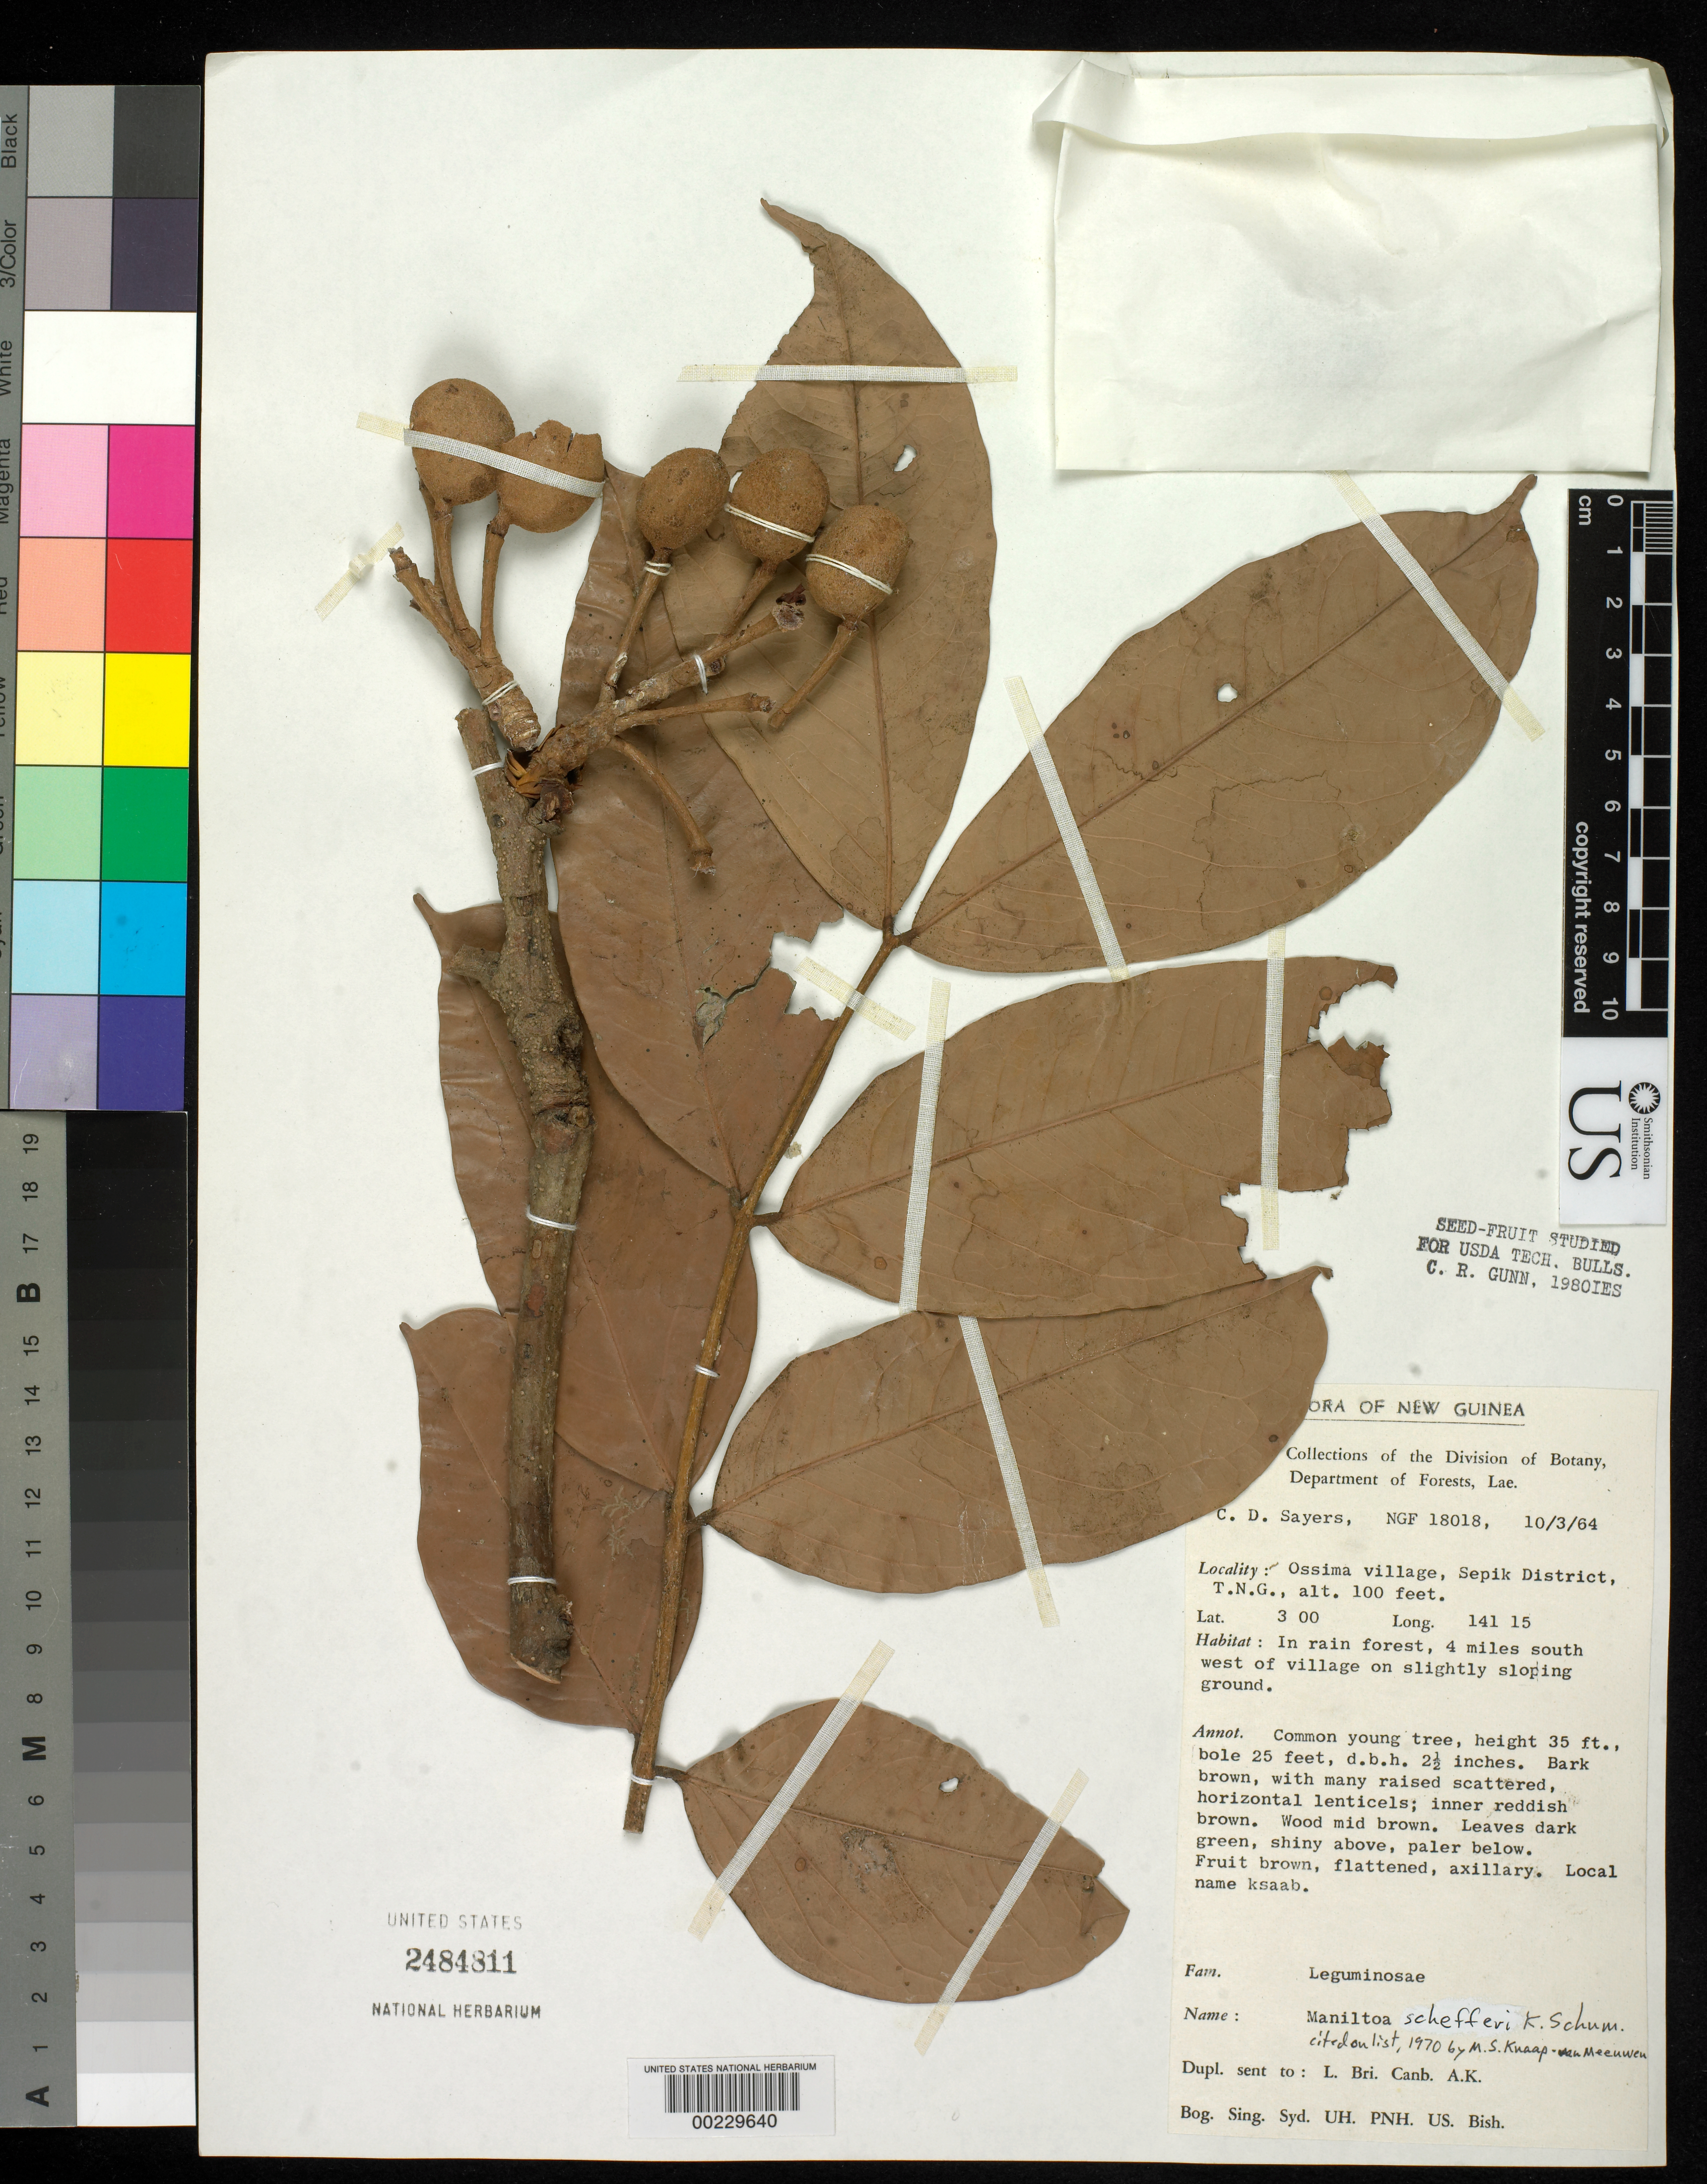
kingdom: Plantae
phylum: Tracheophyta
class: Magnoliopsida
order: Fabales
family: Fabaceae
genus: Maniltoa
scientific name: Maniltoa schefferi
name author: K. Schum. & Hollrung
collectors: C. Sayers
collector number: NGF 18018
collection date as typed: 10 Mar 1964 or 03 Oct 1964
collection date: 1964-03-10 or 1964-10-03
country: Papua New Guinea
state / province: Sandaun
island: New Guinea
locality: Ossima village; 2 mi sw of village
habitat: Rain forest on slightly sloping ground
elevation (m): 30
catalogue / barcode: US 2484811